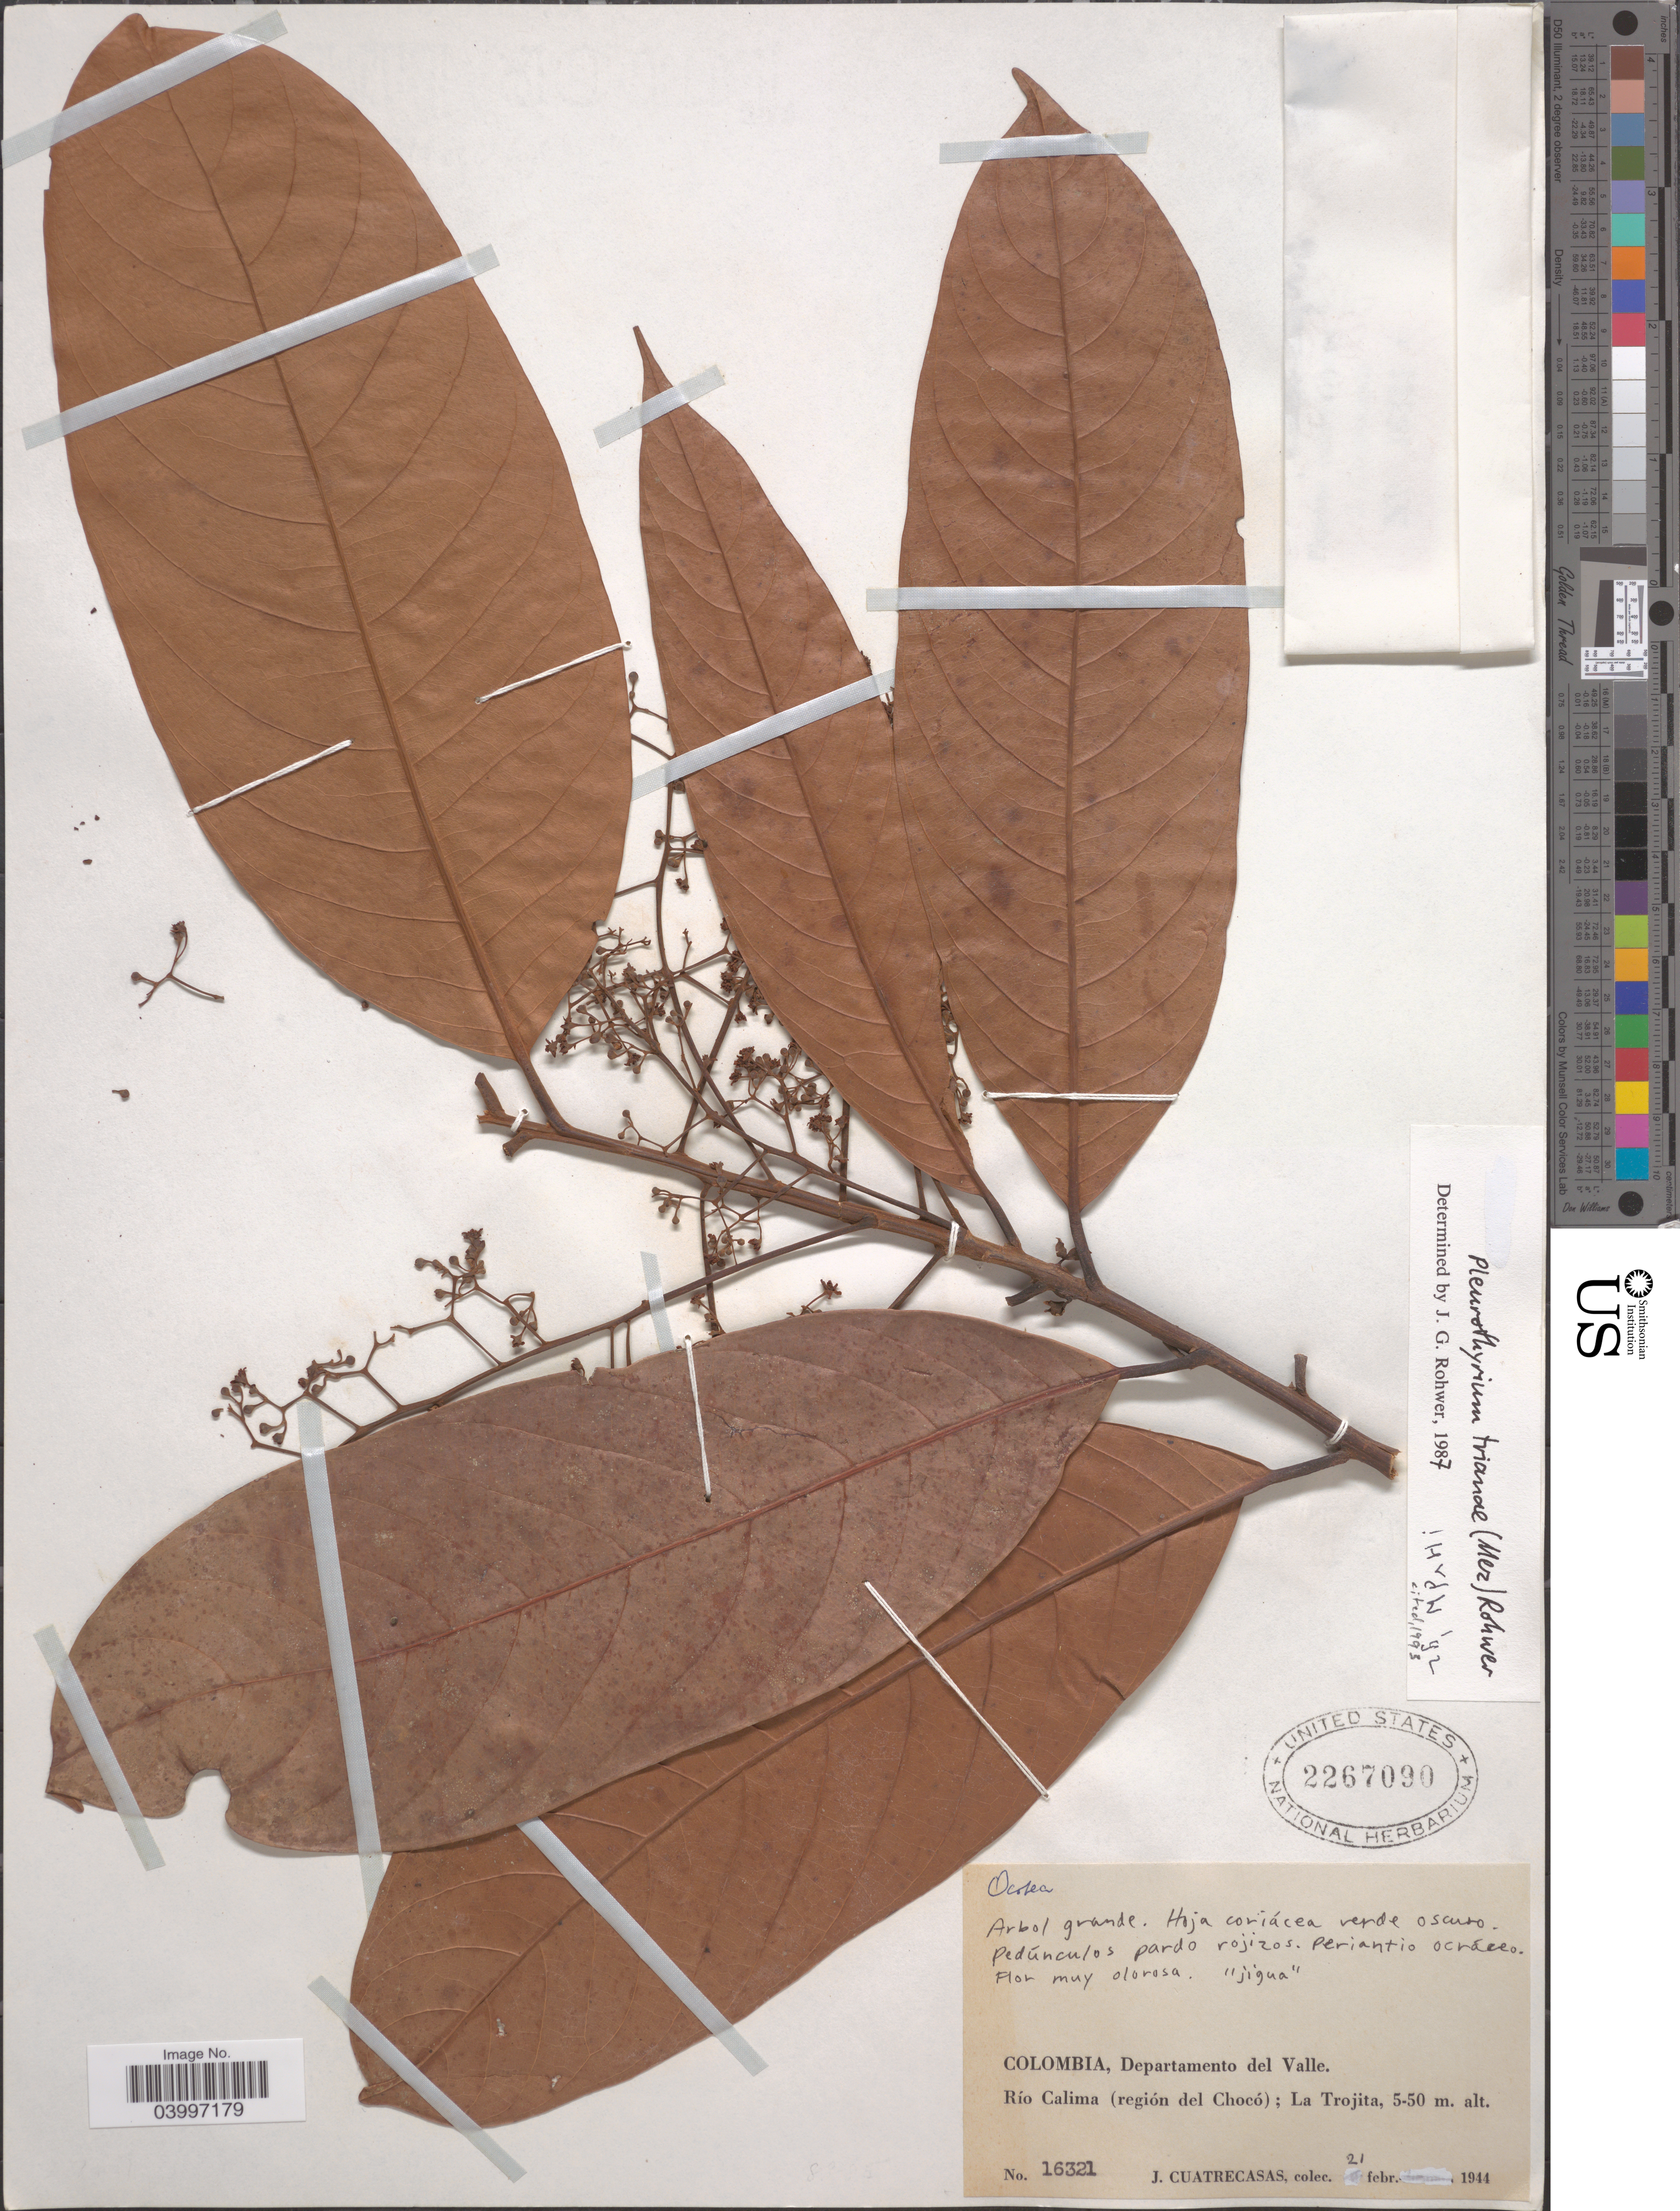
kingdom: Plantae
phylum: Tracheophyta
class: Magnoliopsida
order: Laurales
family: Lauraceae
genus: Pleurothyrium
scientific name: Pleurothyrium trianae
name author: (Mez) Rohwer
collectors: J. Cuatrecasas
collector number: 16321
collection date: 1944-02-21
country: Colombia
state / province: Valle del Cauca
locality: Departamento del Valle. Río Calima (región del Chocó); La Trojita.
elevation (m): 5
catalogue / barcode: US 2267090